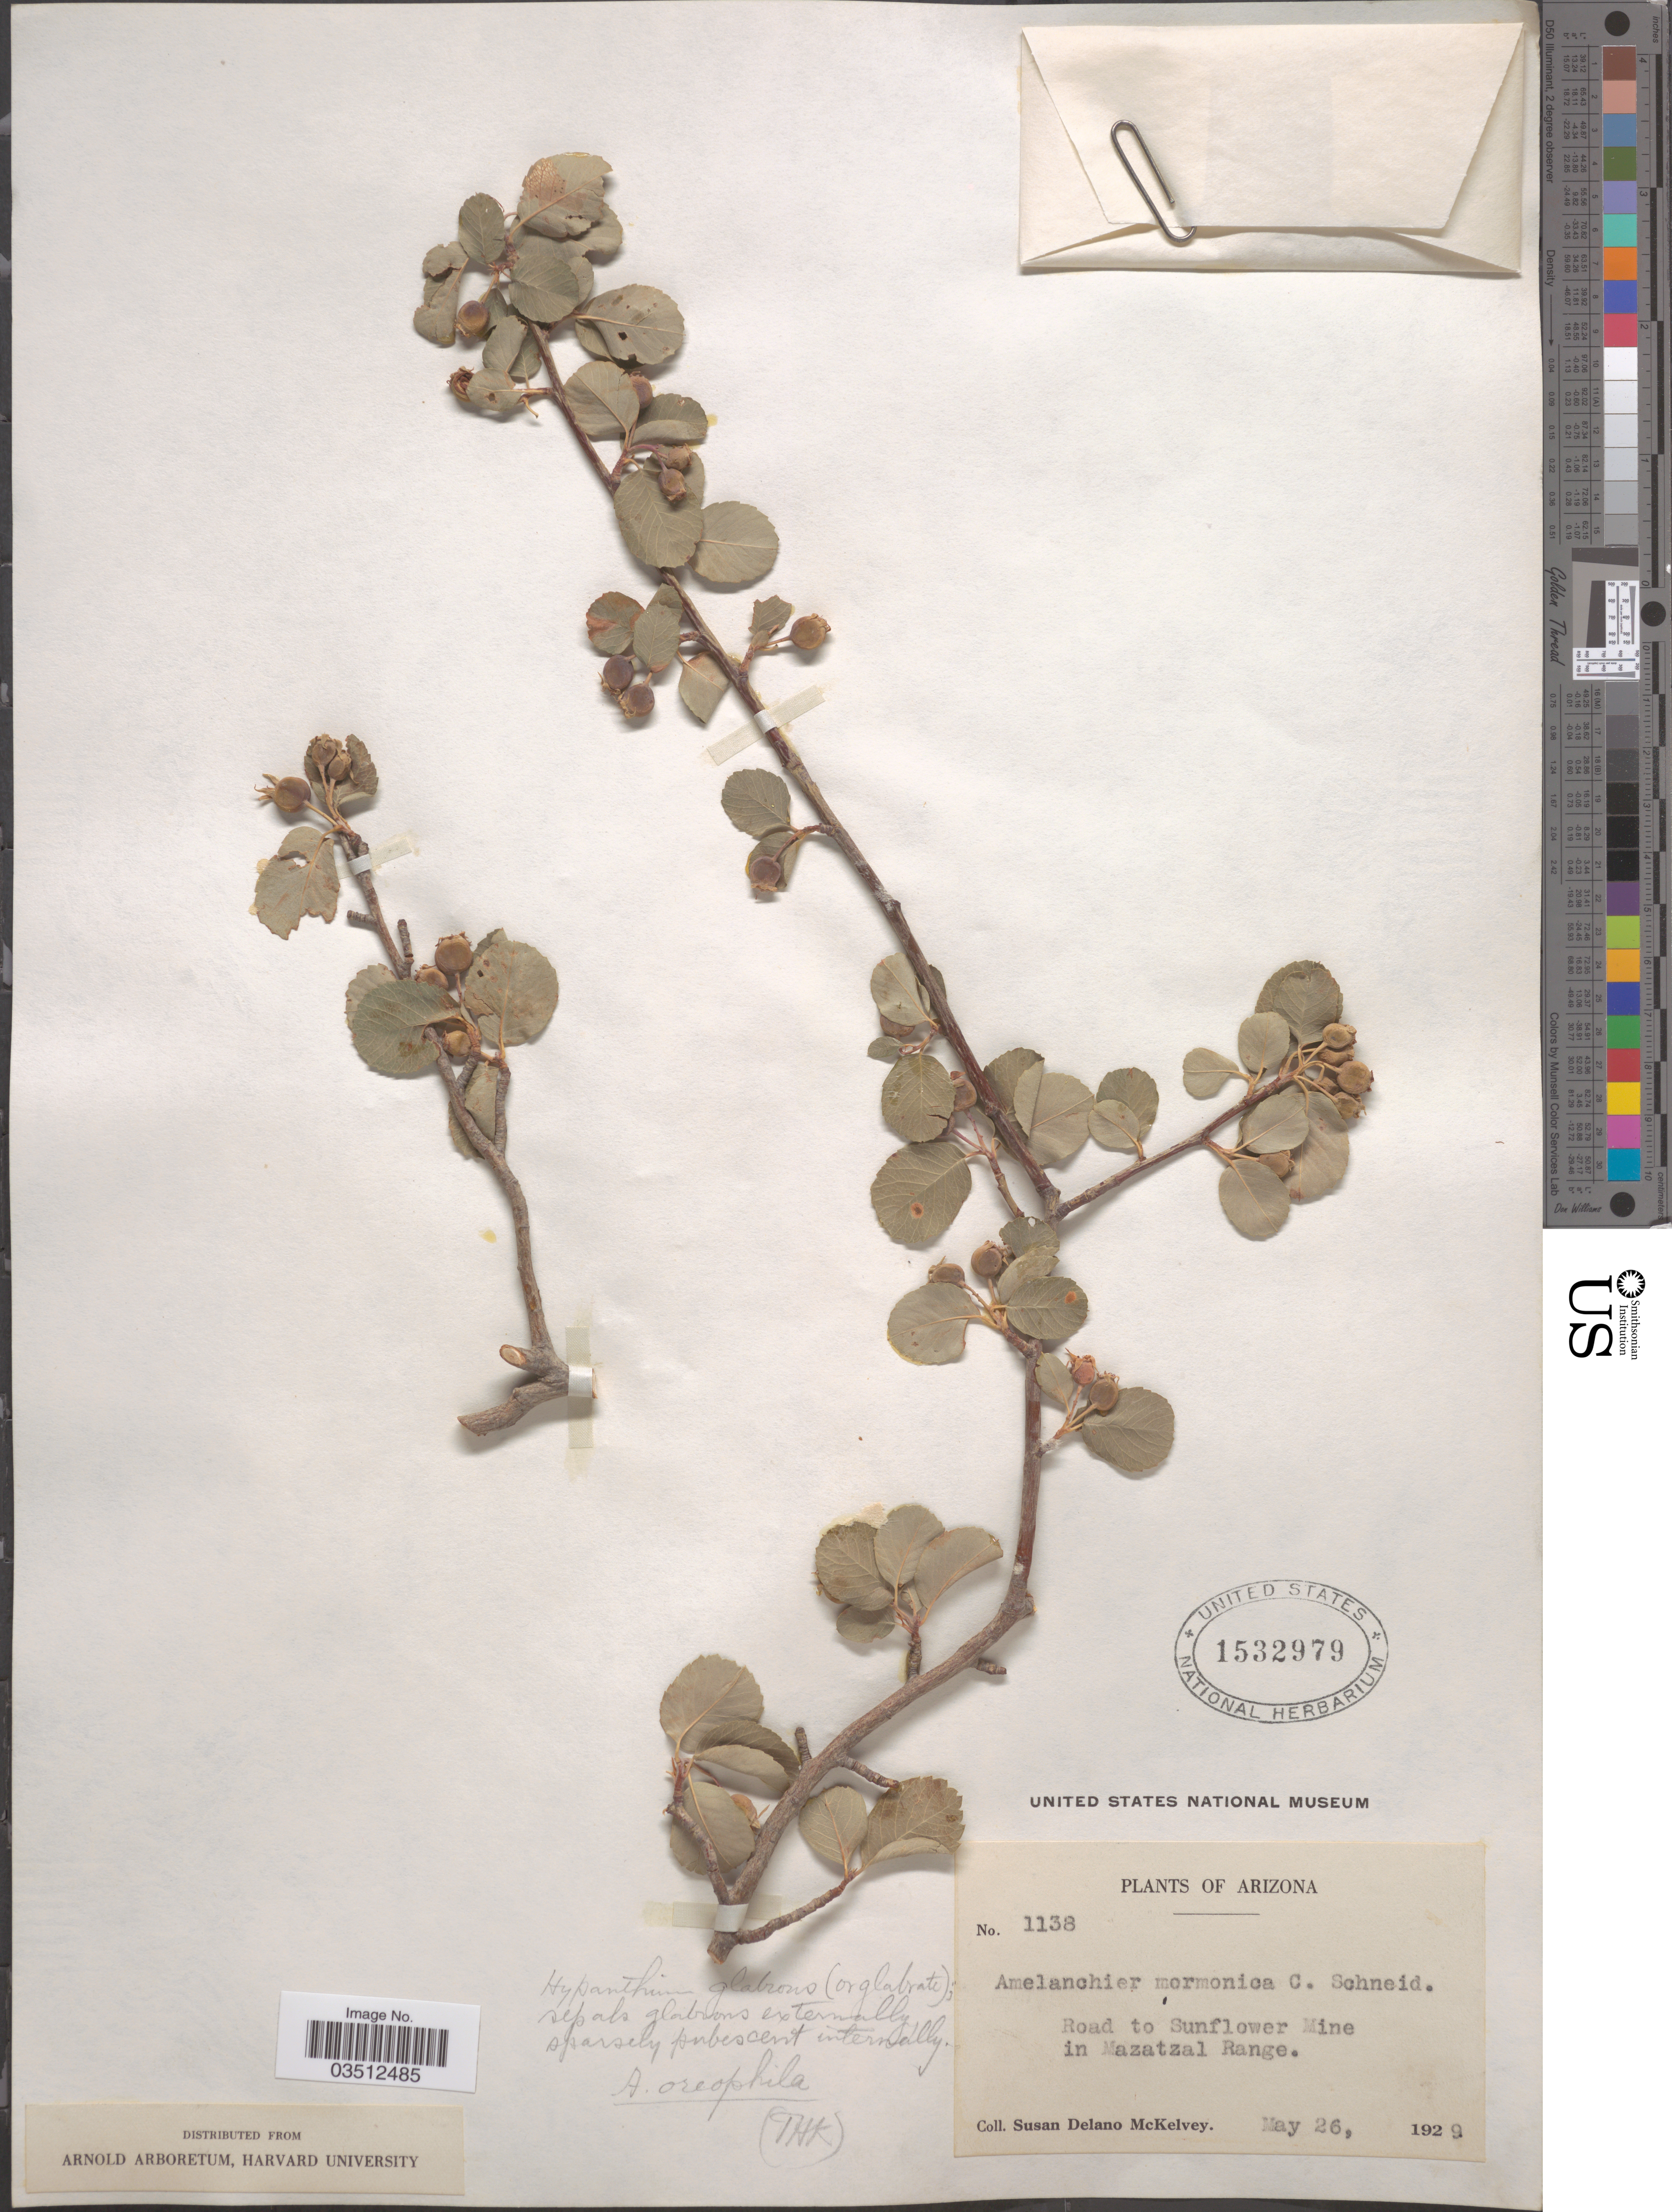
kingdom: Plantae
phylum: Tracheophyta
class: Magnoliopsida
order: Rosales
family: Rosaceae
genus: Amelanchier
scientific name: Amelanchier oreophila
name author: A. Nelson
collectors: S. A. McKelvey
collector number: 1138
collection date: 1929-05-26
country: United States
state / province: Arizona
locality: Road to Sunflower Mine in Mazatzal Range.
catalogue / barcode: US 1532979